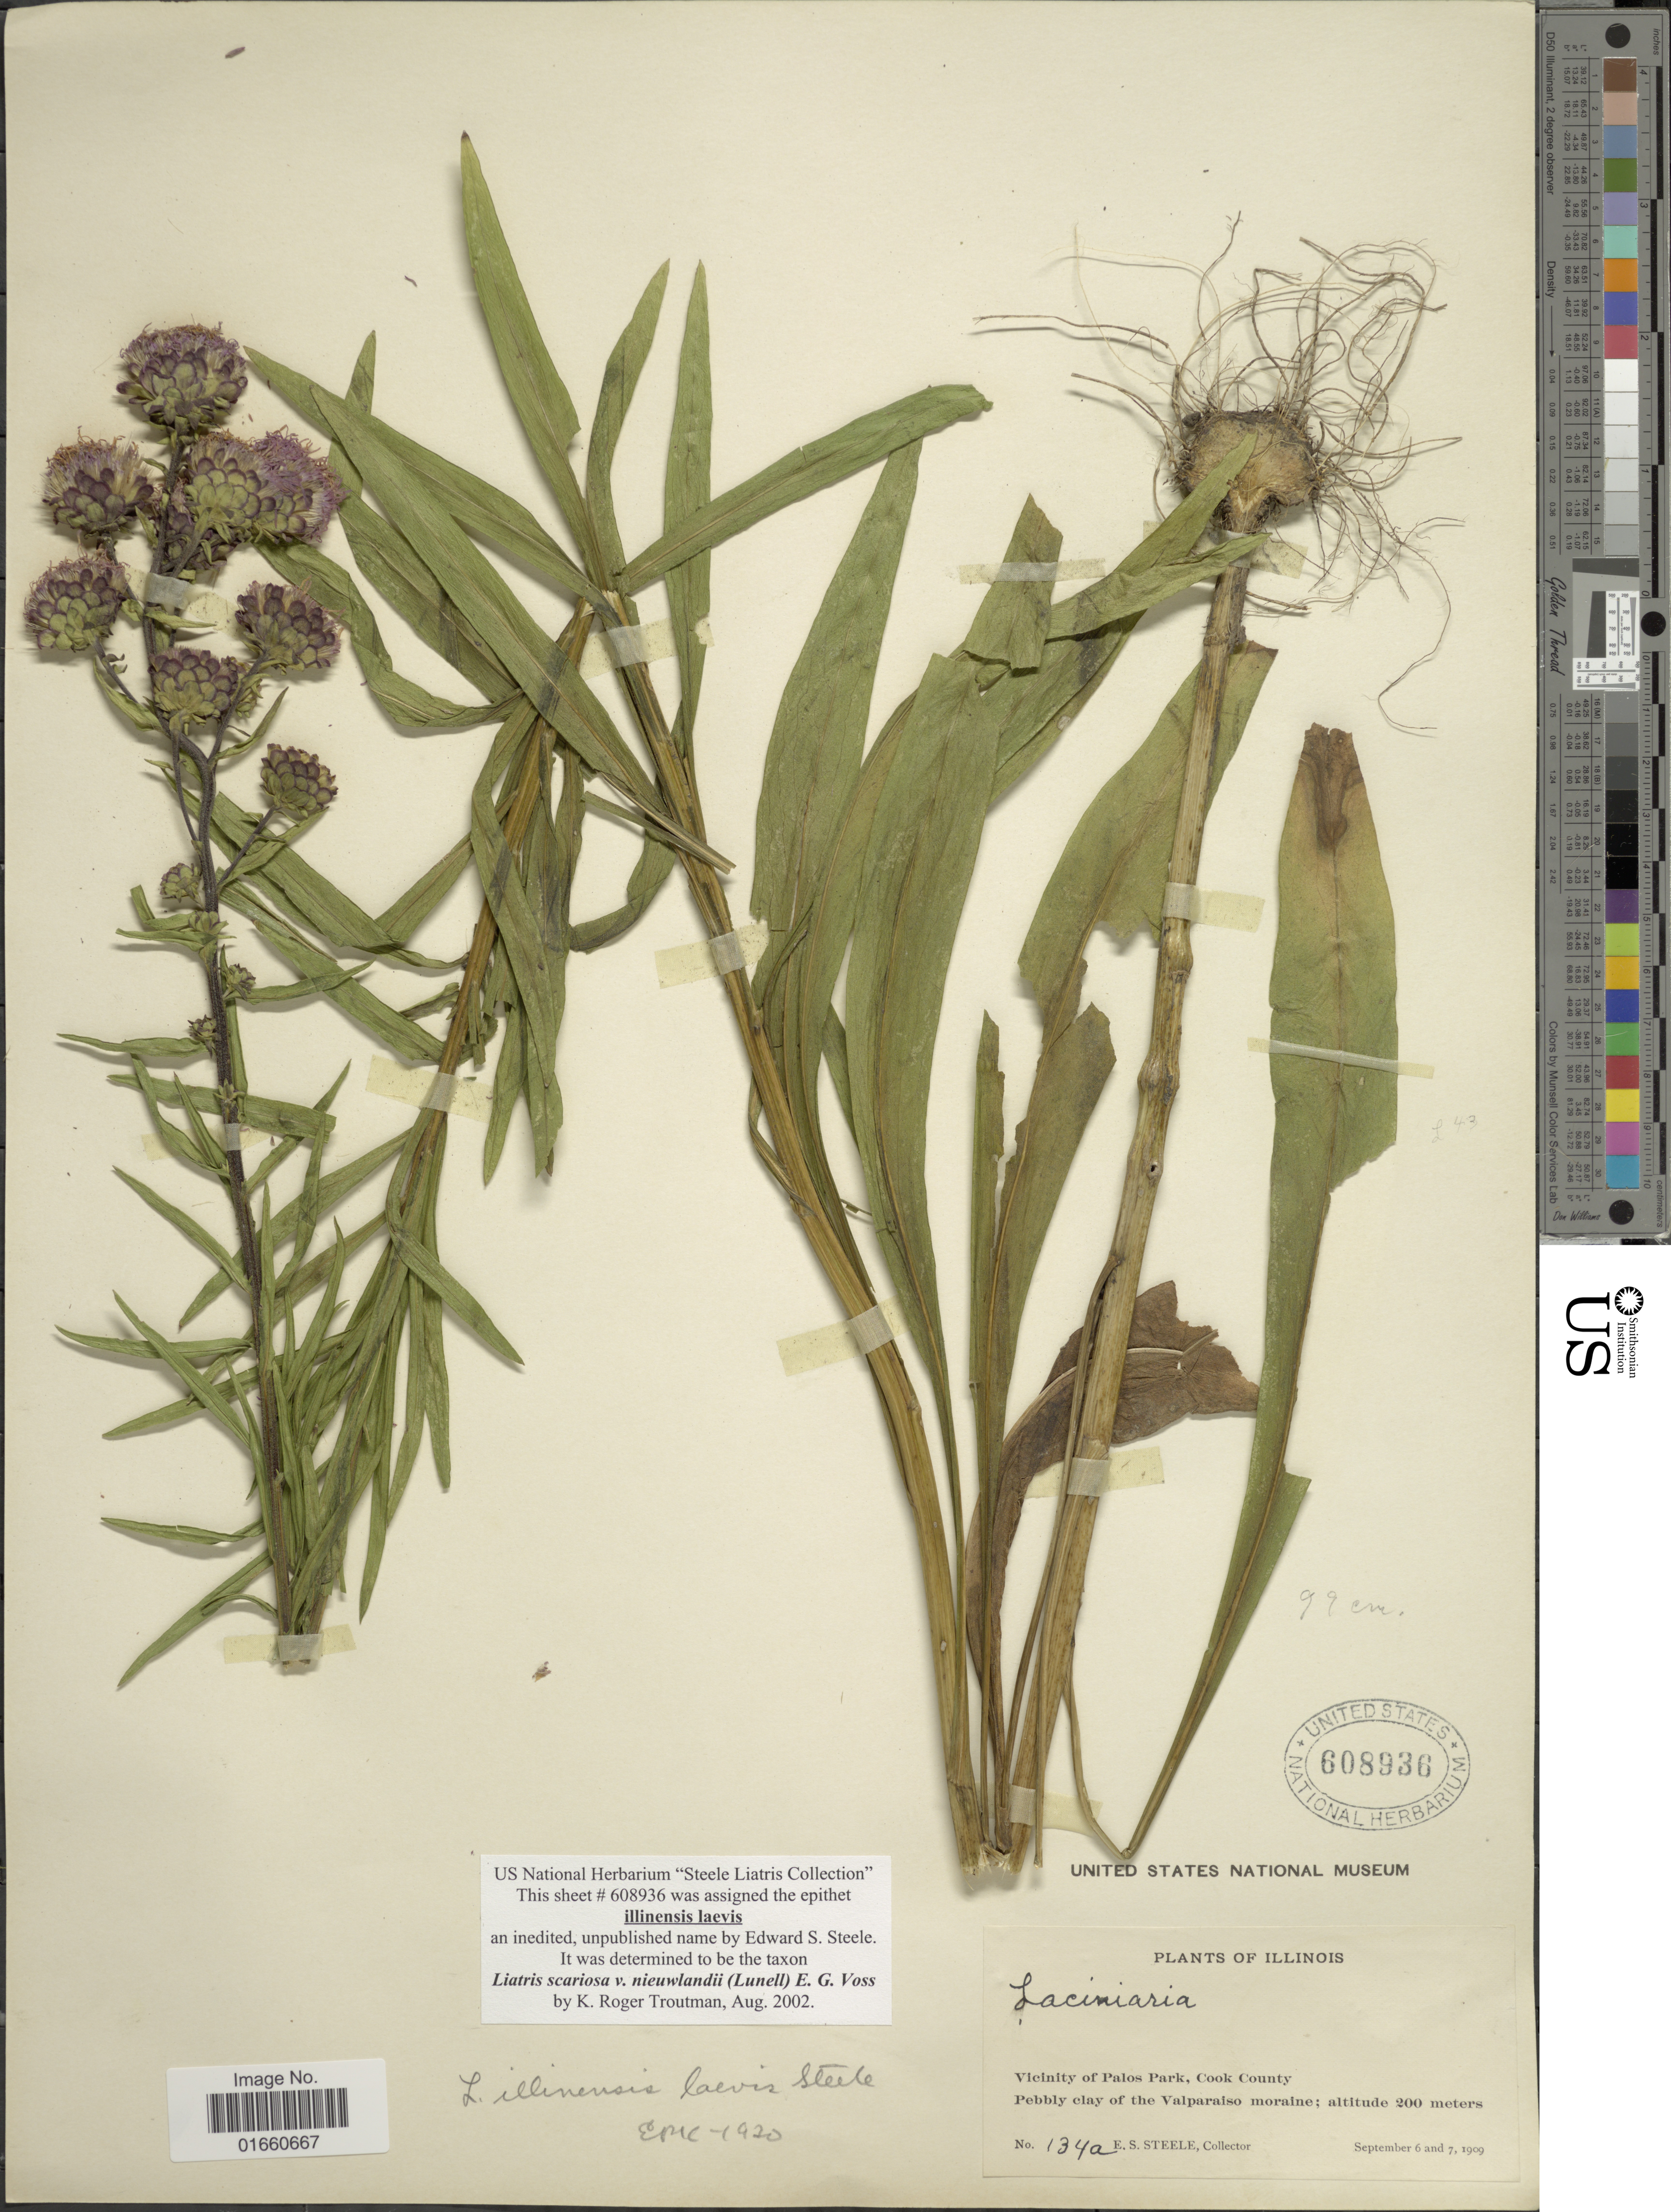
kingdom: Plantae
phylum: Tracheophyta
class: Magnoliopsida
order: Asterales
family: Asteraceae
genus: Liatris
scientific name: Liatris scariosa var. nieuwlandii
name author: (Lunell) E.G. Voss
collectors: E. Steele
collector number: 134a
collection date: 1909-09-06/1909-09-07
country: United States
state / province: Illinois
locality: Vicinity of Palos Park, Cook County, Pebbly caly of the Valparaiso moraine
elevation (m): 200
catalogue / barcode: US 608936